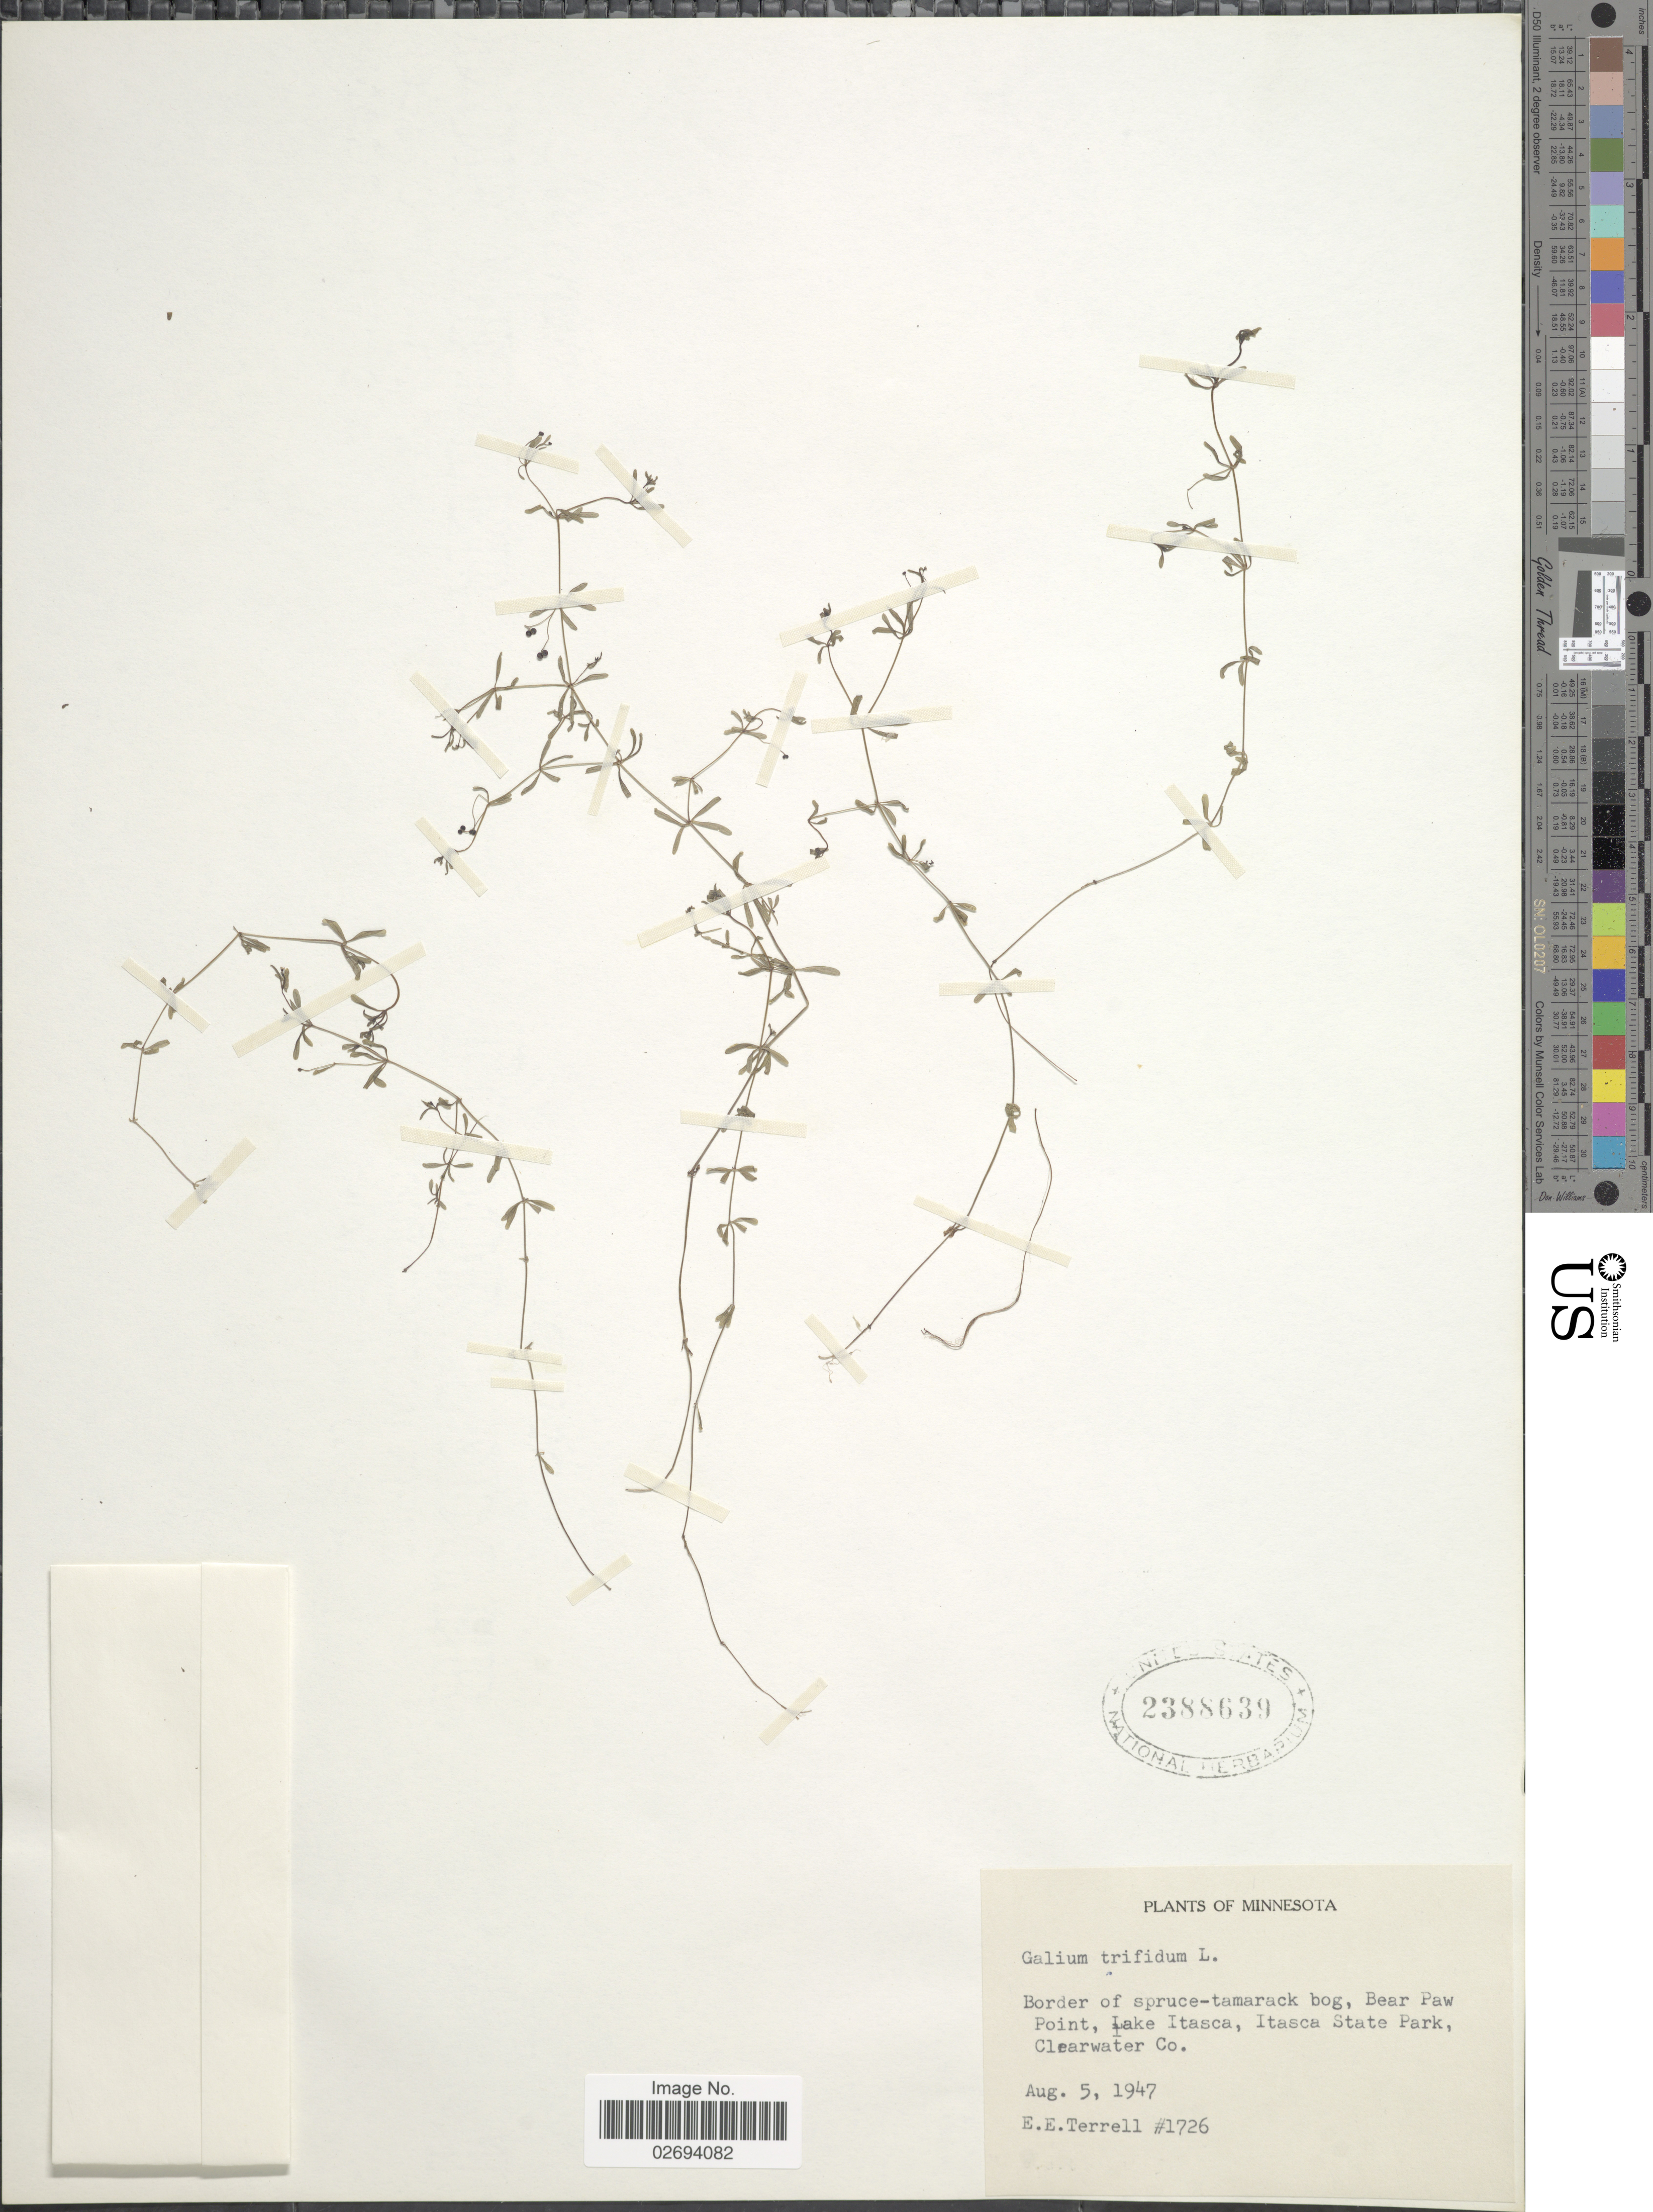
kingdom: Plantae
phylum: Tracheophyta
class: Magnoliopsida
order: Gentianales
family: Rubiaceae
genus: Galium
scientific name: Galium trifidum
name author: L.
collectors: E. E. Terrell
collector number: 1726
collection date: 1947-08-05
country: United States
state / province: Minnesota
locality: Border of spruce-tamarock bog, Bear Paw Point, Lake Itasca, Itasca State Park, Clearwater Co.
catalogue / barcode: US 2388639